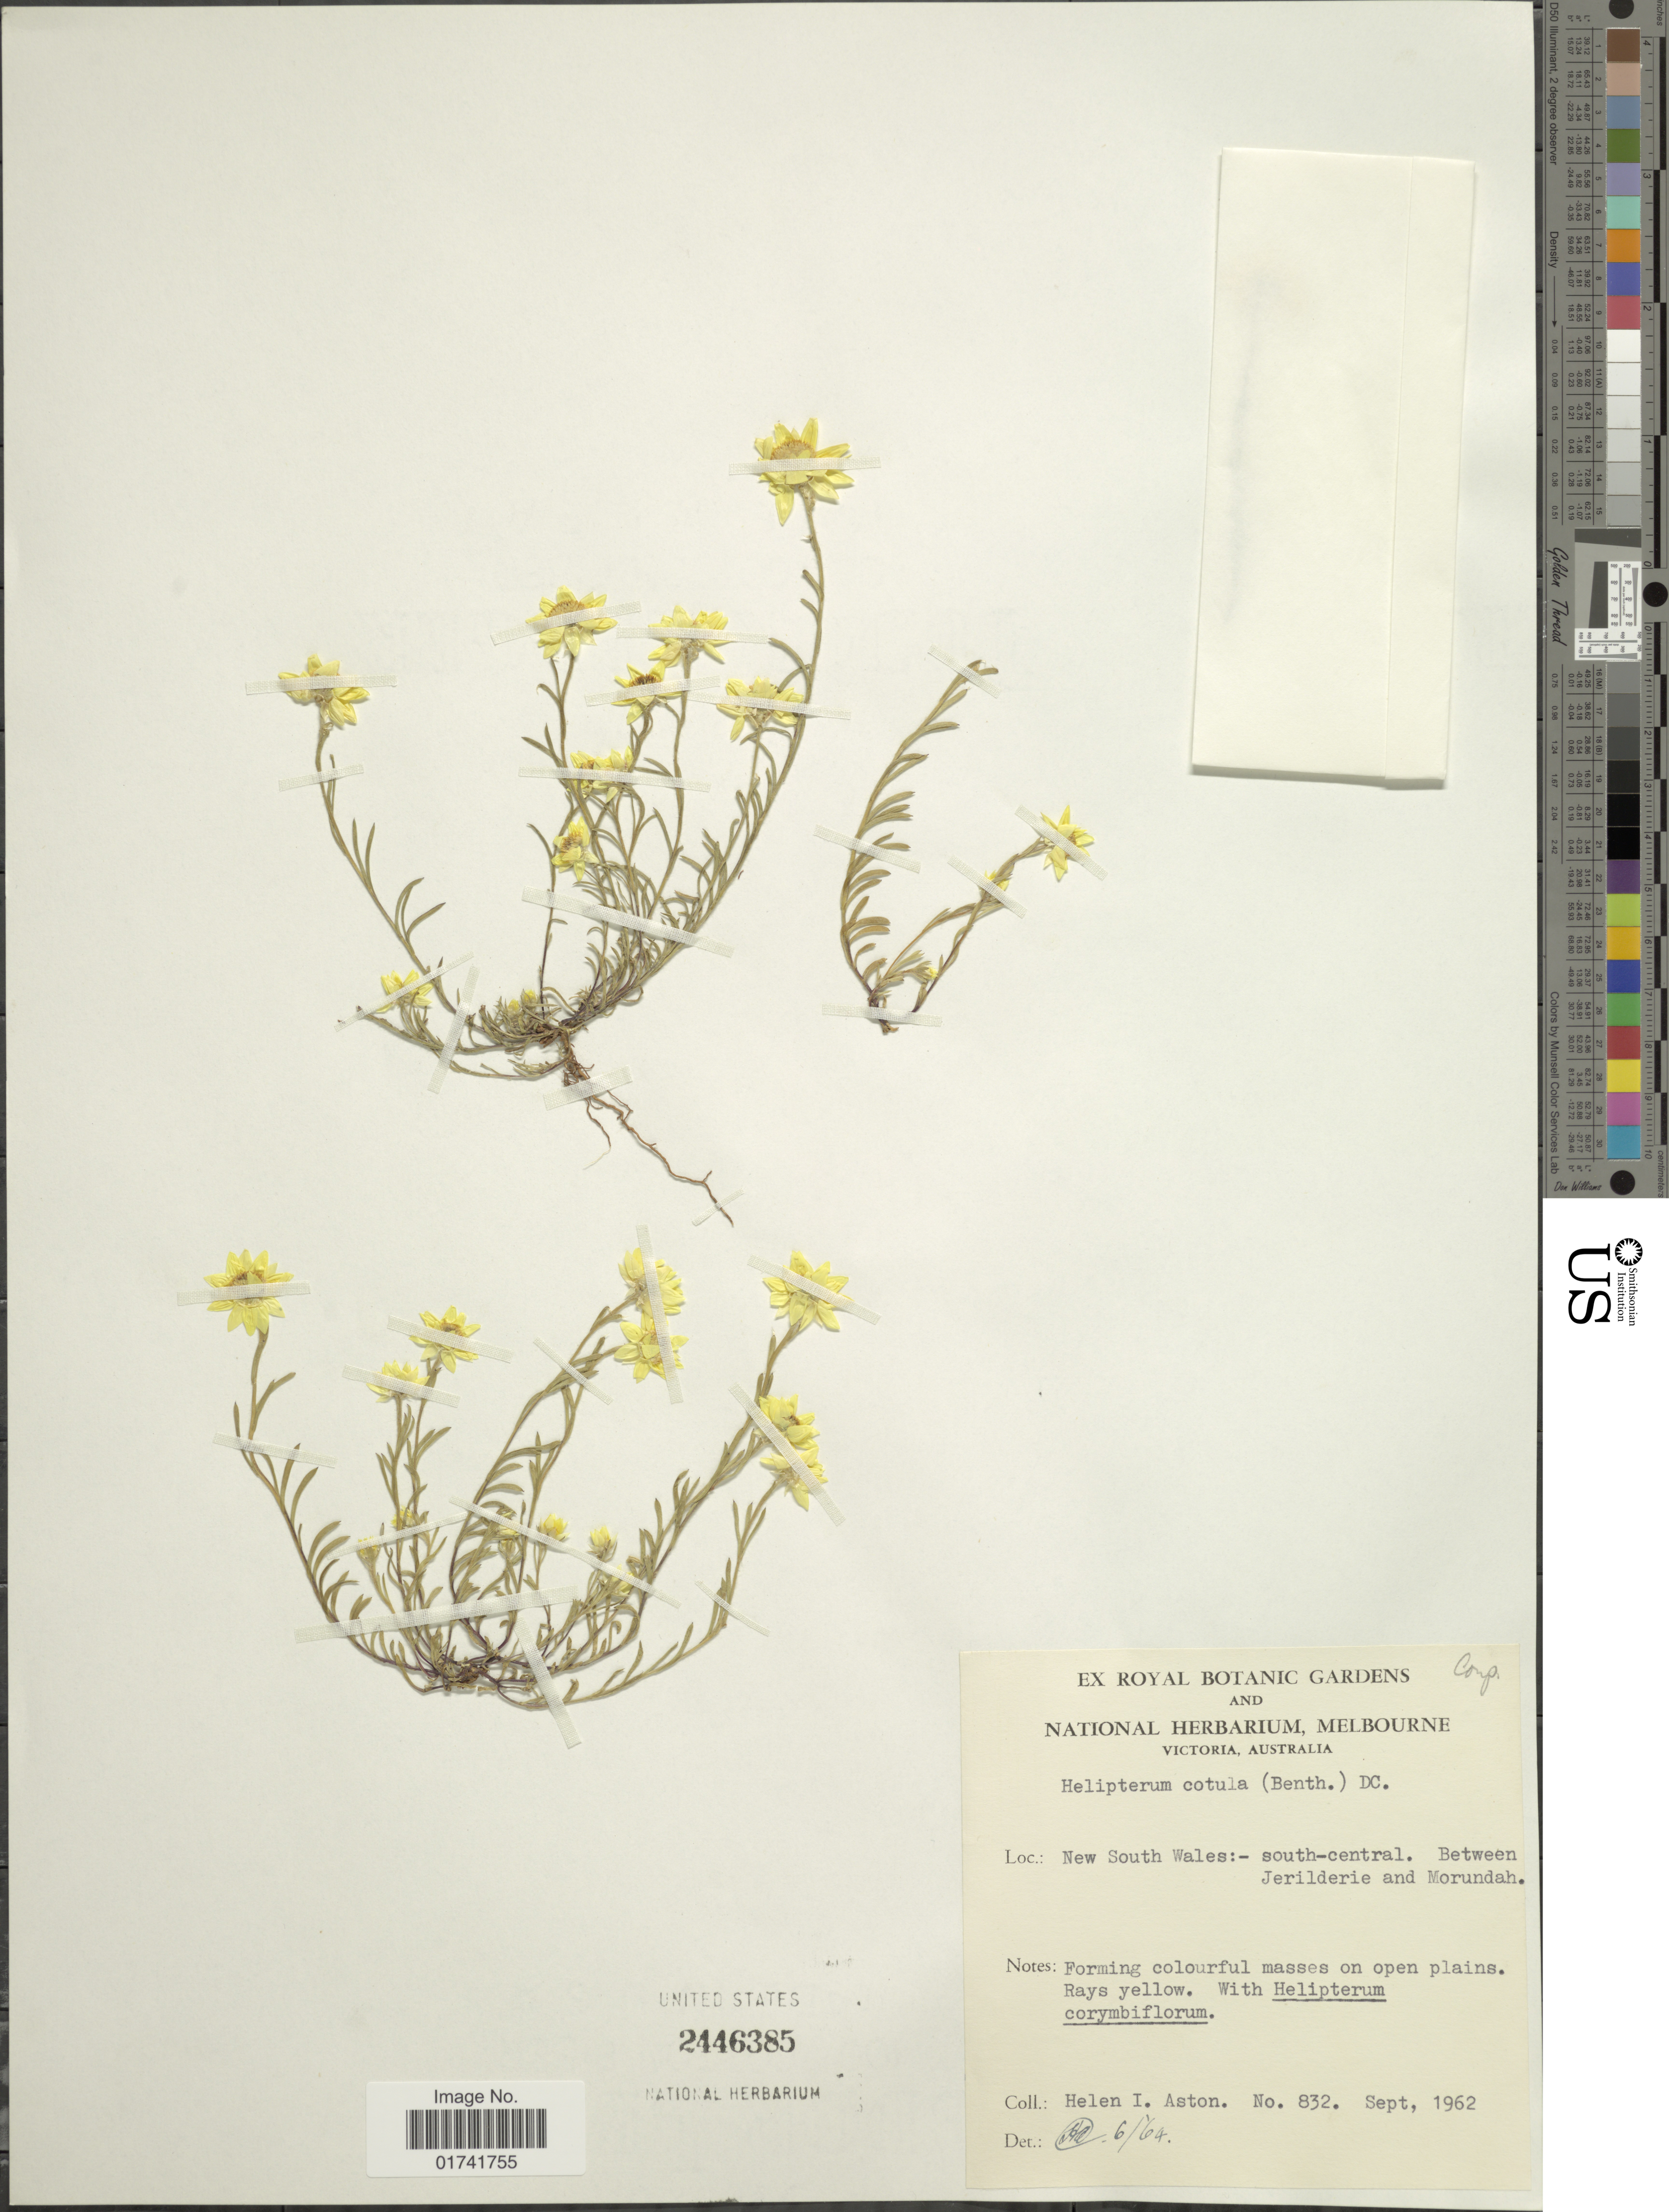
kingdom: Plantae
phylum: Tracheophyta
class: Magnoliopsida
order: Asterales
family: Asteraceae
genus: Hyalosperma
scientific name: Hyalosperma cotula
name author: (Benth.) Paul G. Wilson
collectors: H. I. Aston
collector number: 832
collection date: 1962-09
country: Australia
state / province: New South Wales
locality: South-central, between Jerilderie and Morundah.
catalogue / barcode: US 2446385